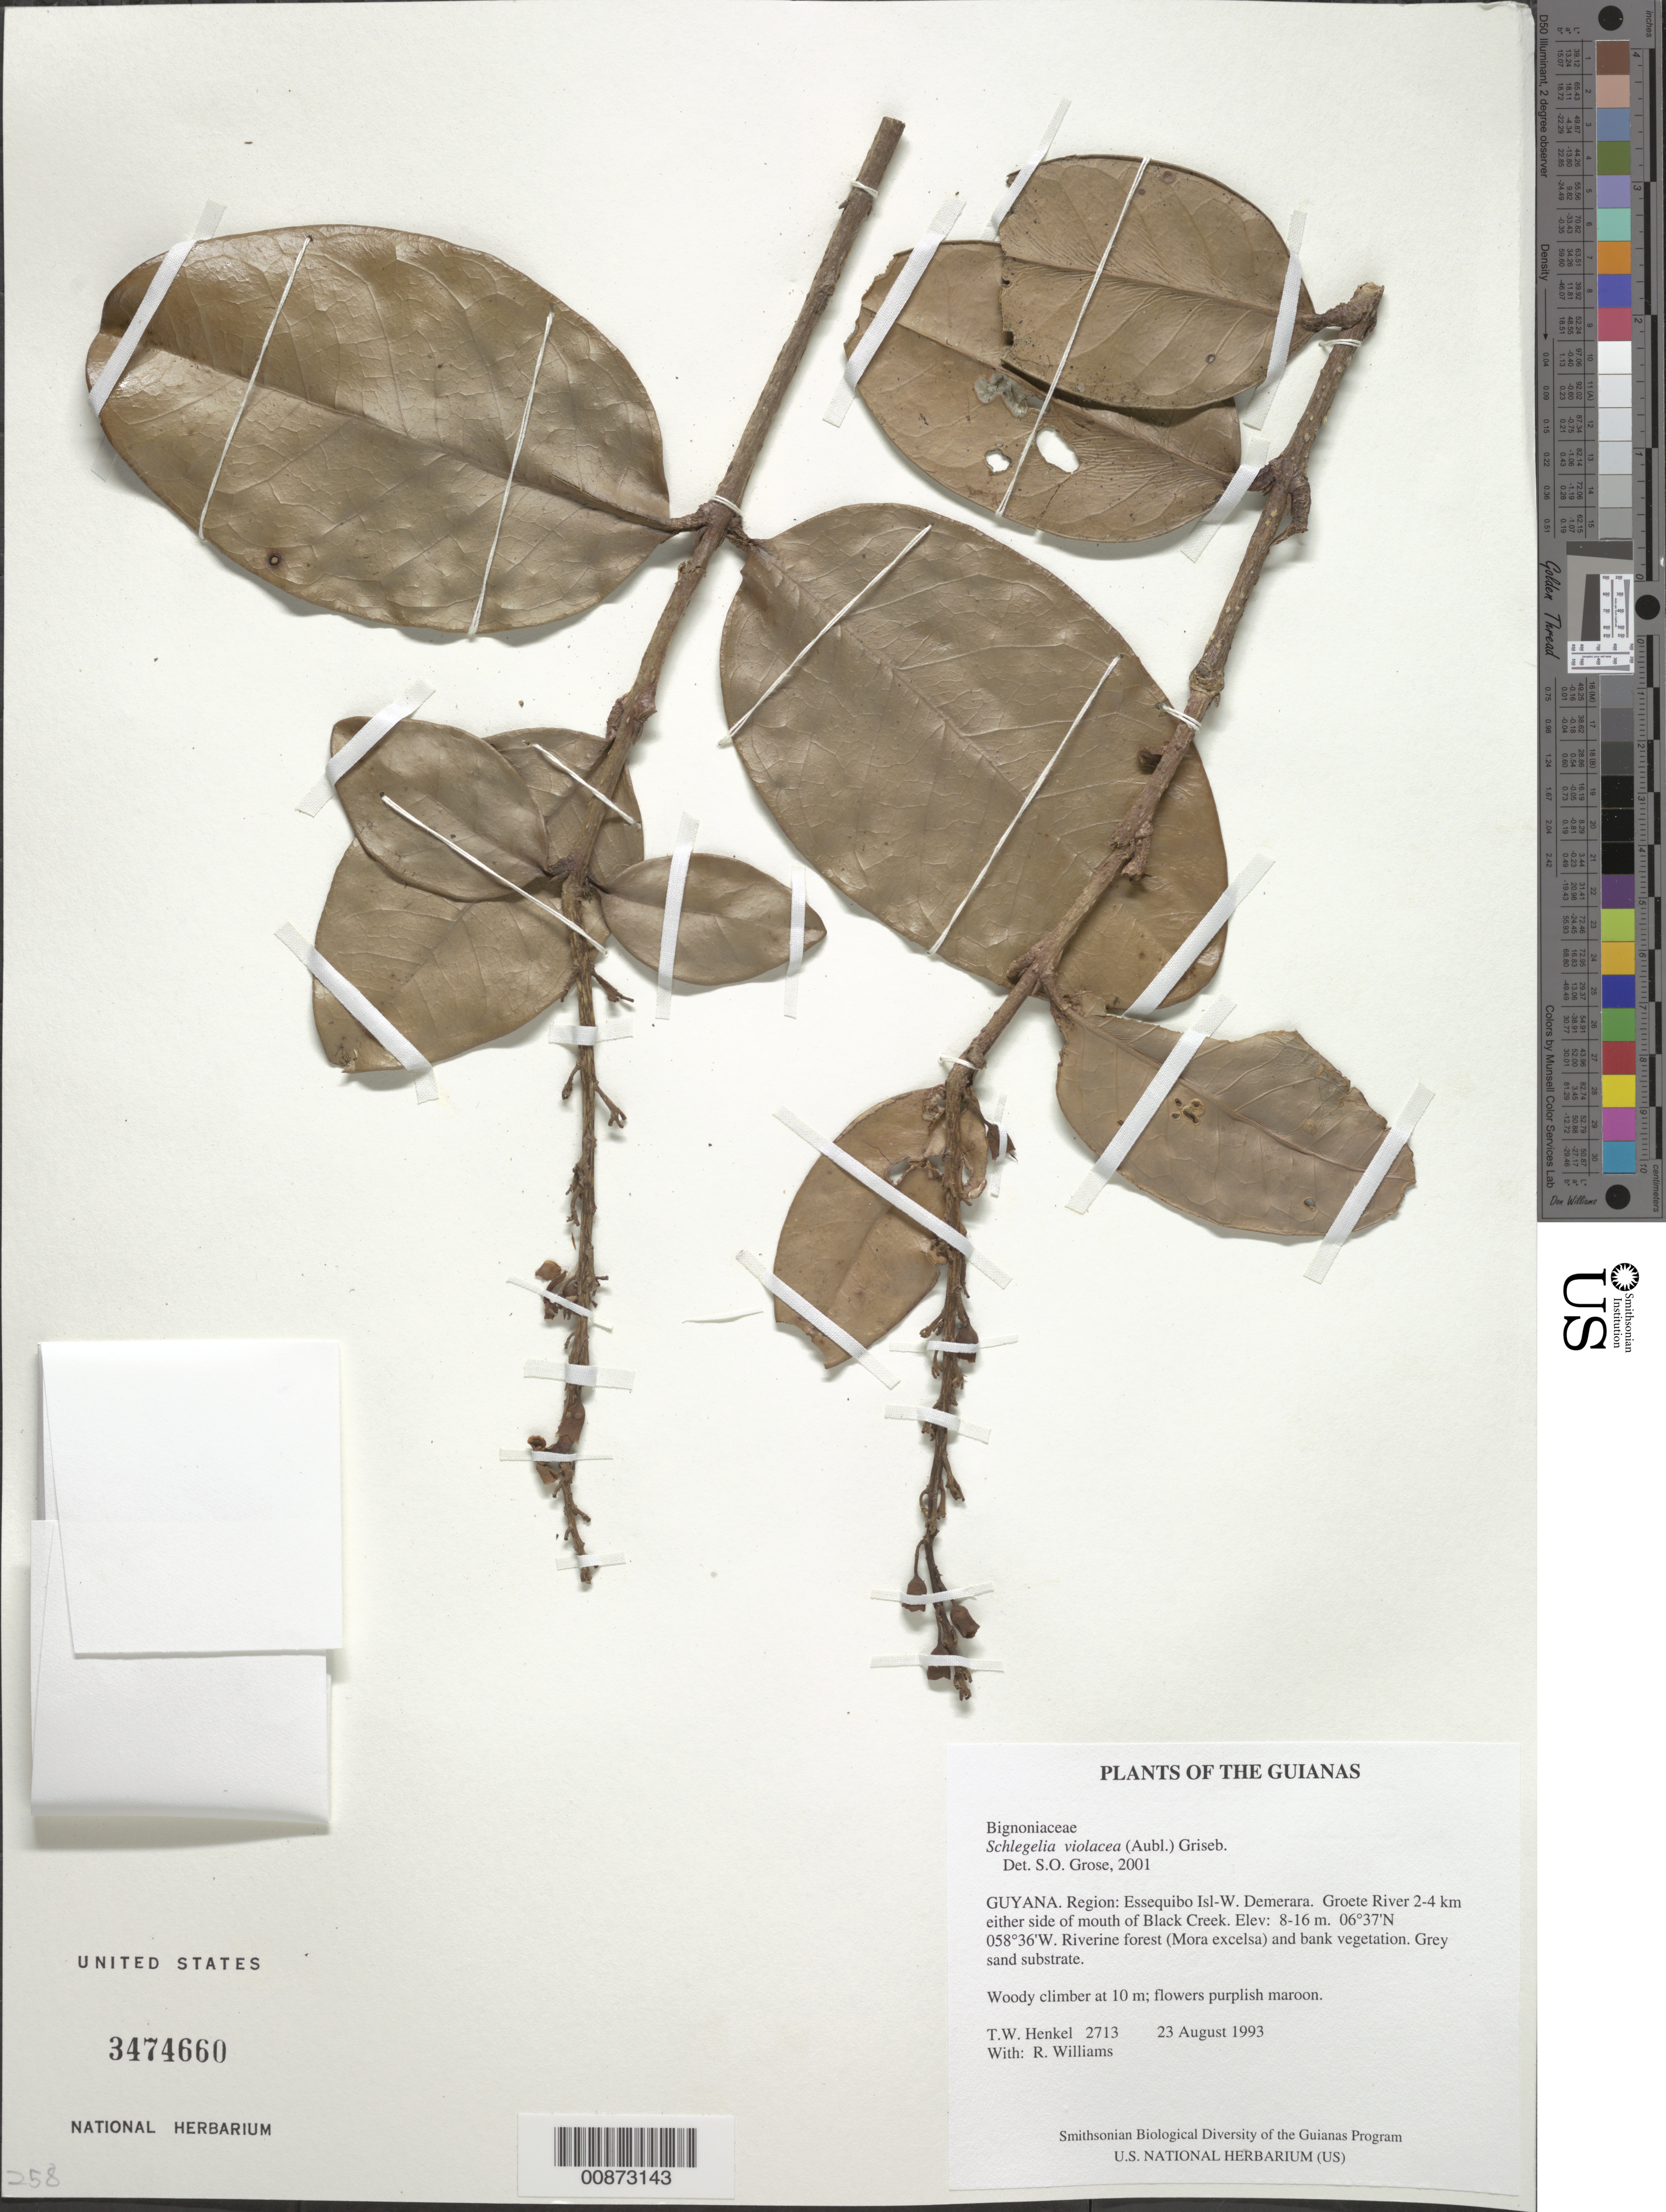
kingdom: Plantae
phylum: Tracheophyta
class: Magnoliopsida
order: Lamiales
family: Schlegeliaceae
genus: Schlegelia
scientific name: Schlegelia violacea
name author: (Aubl.) Griseb.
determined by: Grose, S. O.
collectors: T. Henkel & R. Williams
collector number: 2713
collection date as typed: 23 August 1993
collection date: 1993-08-23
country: Guyana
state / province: Essequibo Isl-W. Demerara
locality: Groete River 2-4 km either side of mouth of Black Creek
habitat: Riverine forest (Mora excelsa) and bank vegetation. Grey sand substrate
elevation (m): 8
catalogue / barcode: US 3474660